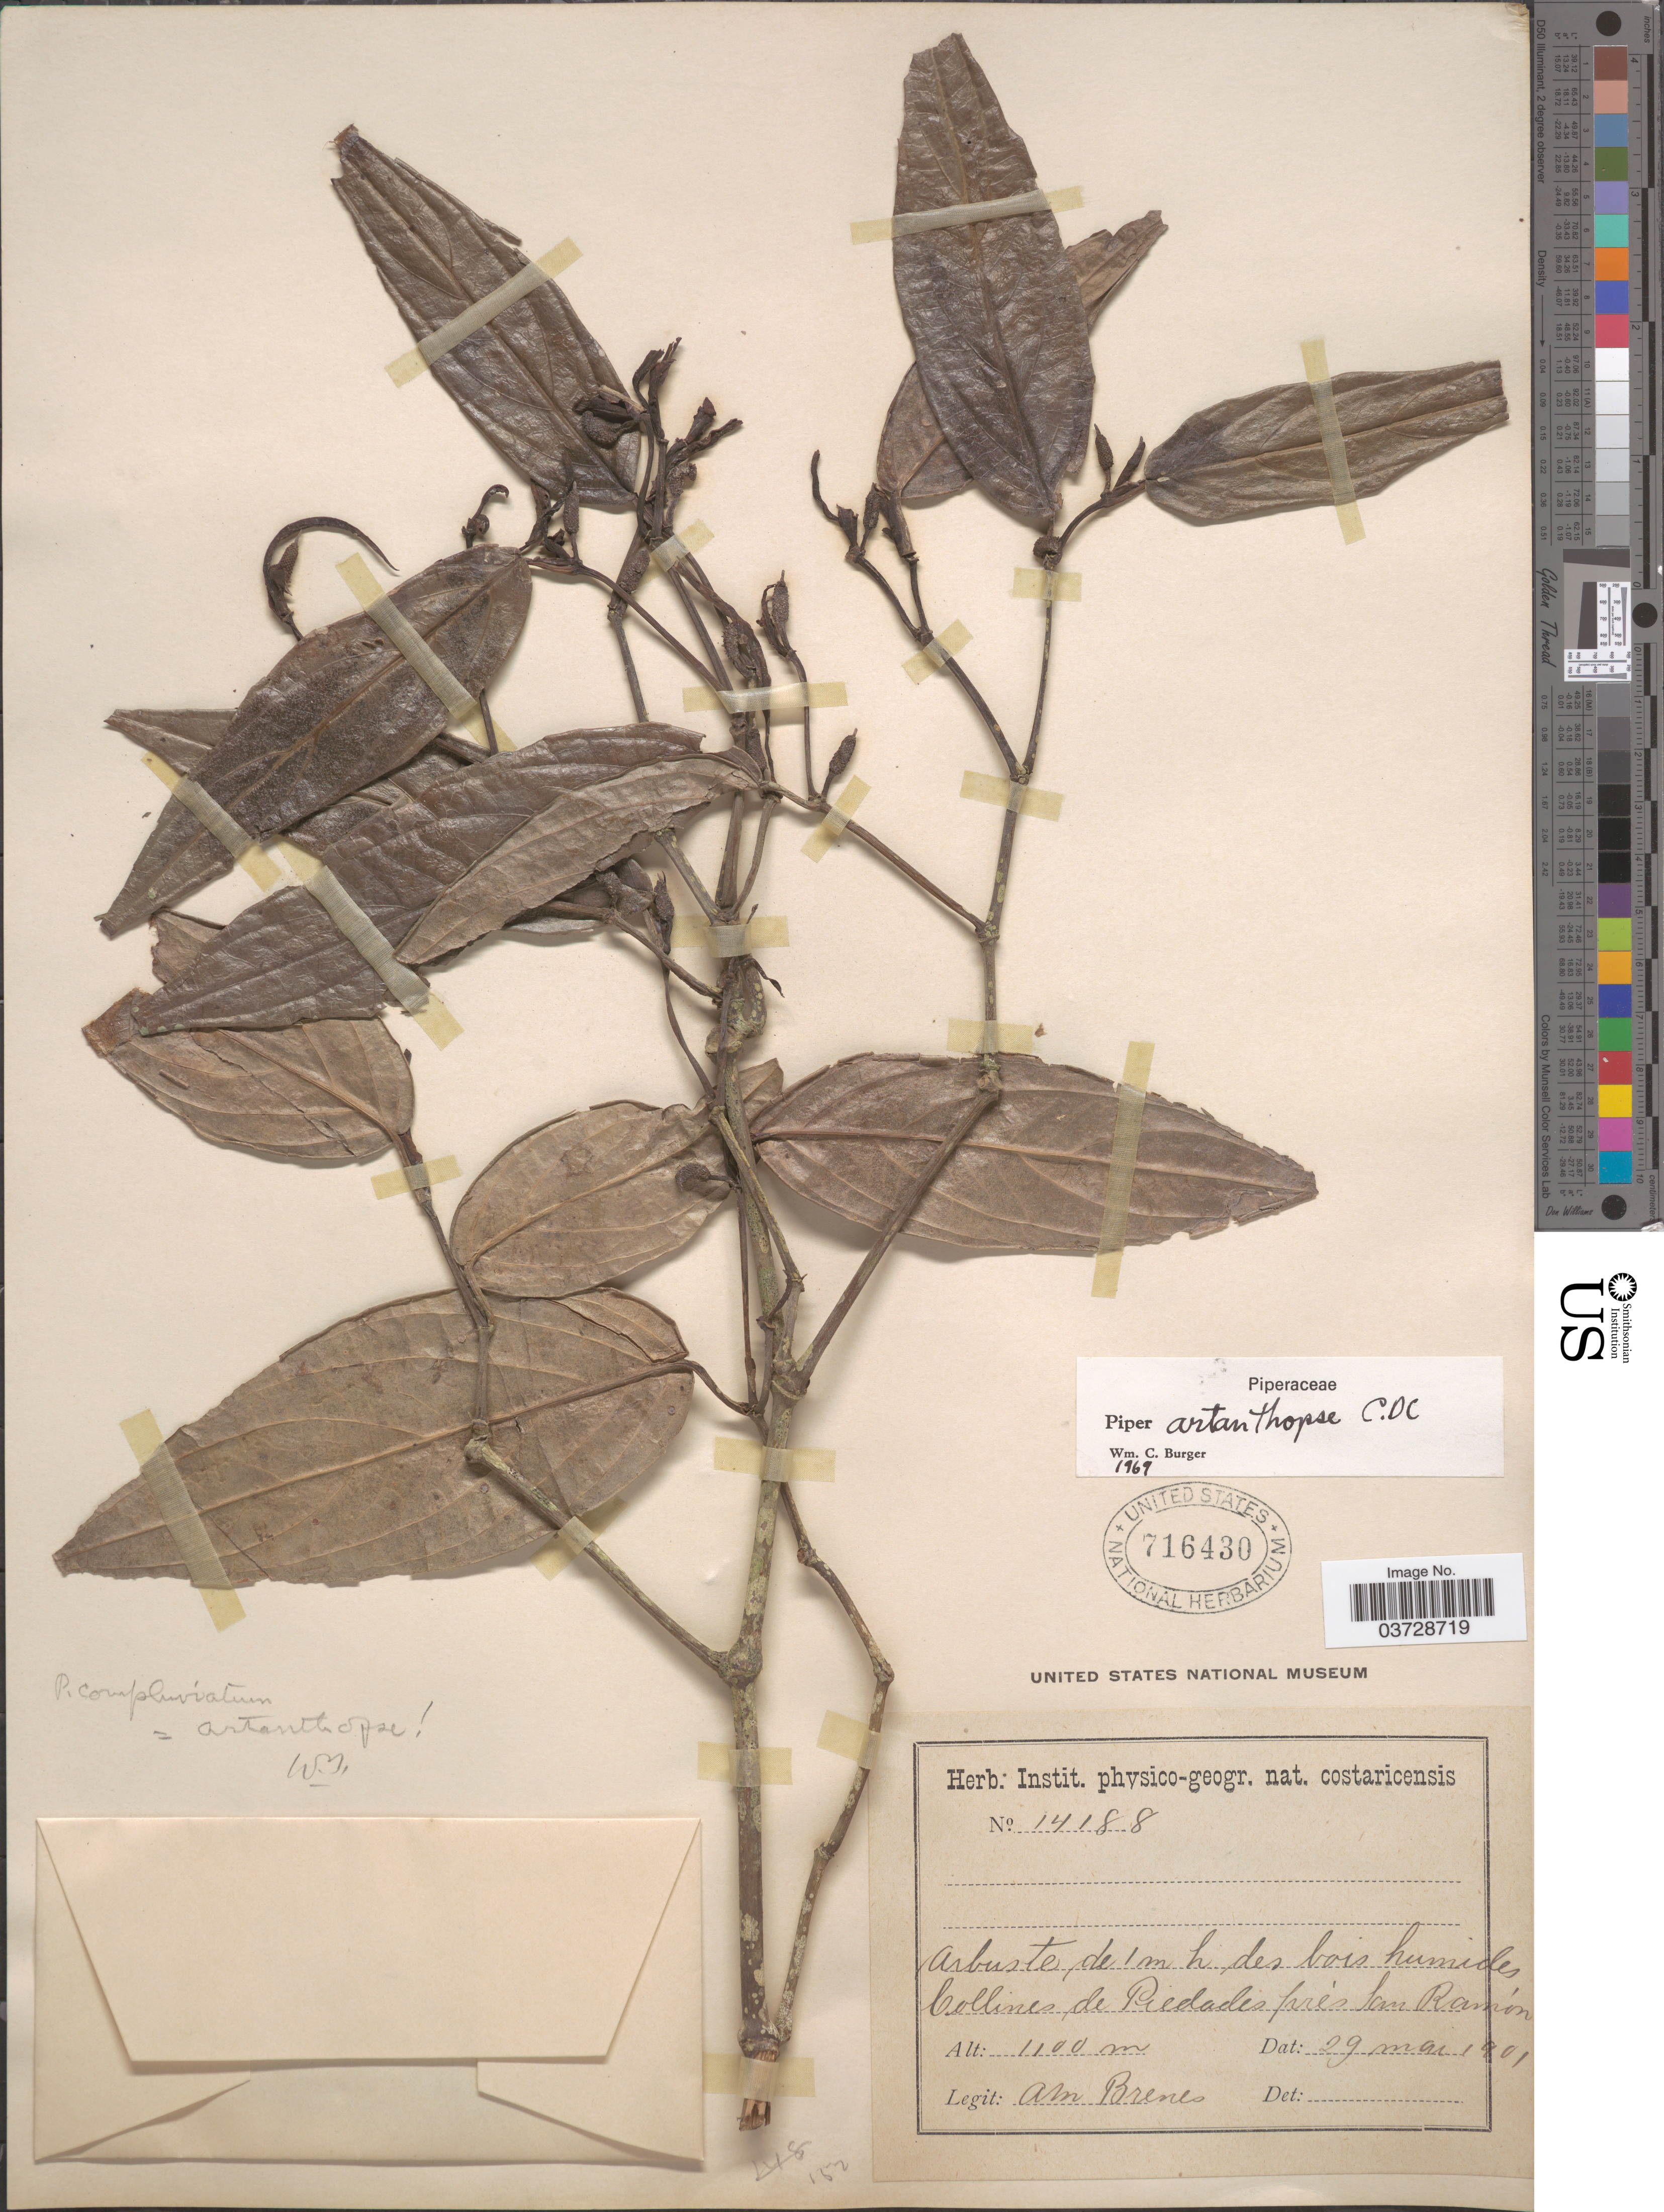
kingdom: Plantae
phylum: Tracheophyta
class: Magnoliopsida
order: Piperales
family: Piperaceae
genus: Piper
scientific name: Piper artanthopse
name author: C. DC.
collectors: A. Brenes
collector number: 14188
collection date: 1901-05-29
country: Costa Rica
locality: Collines de Piedades près San Ramón.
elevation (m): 1100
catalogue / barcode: US 716430